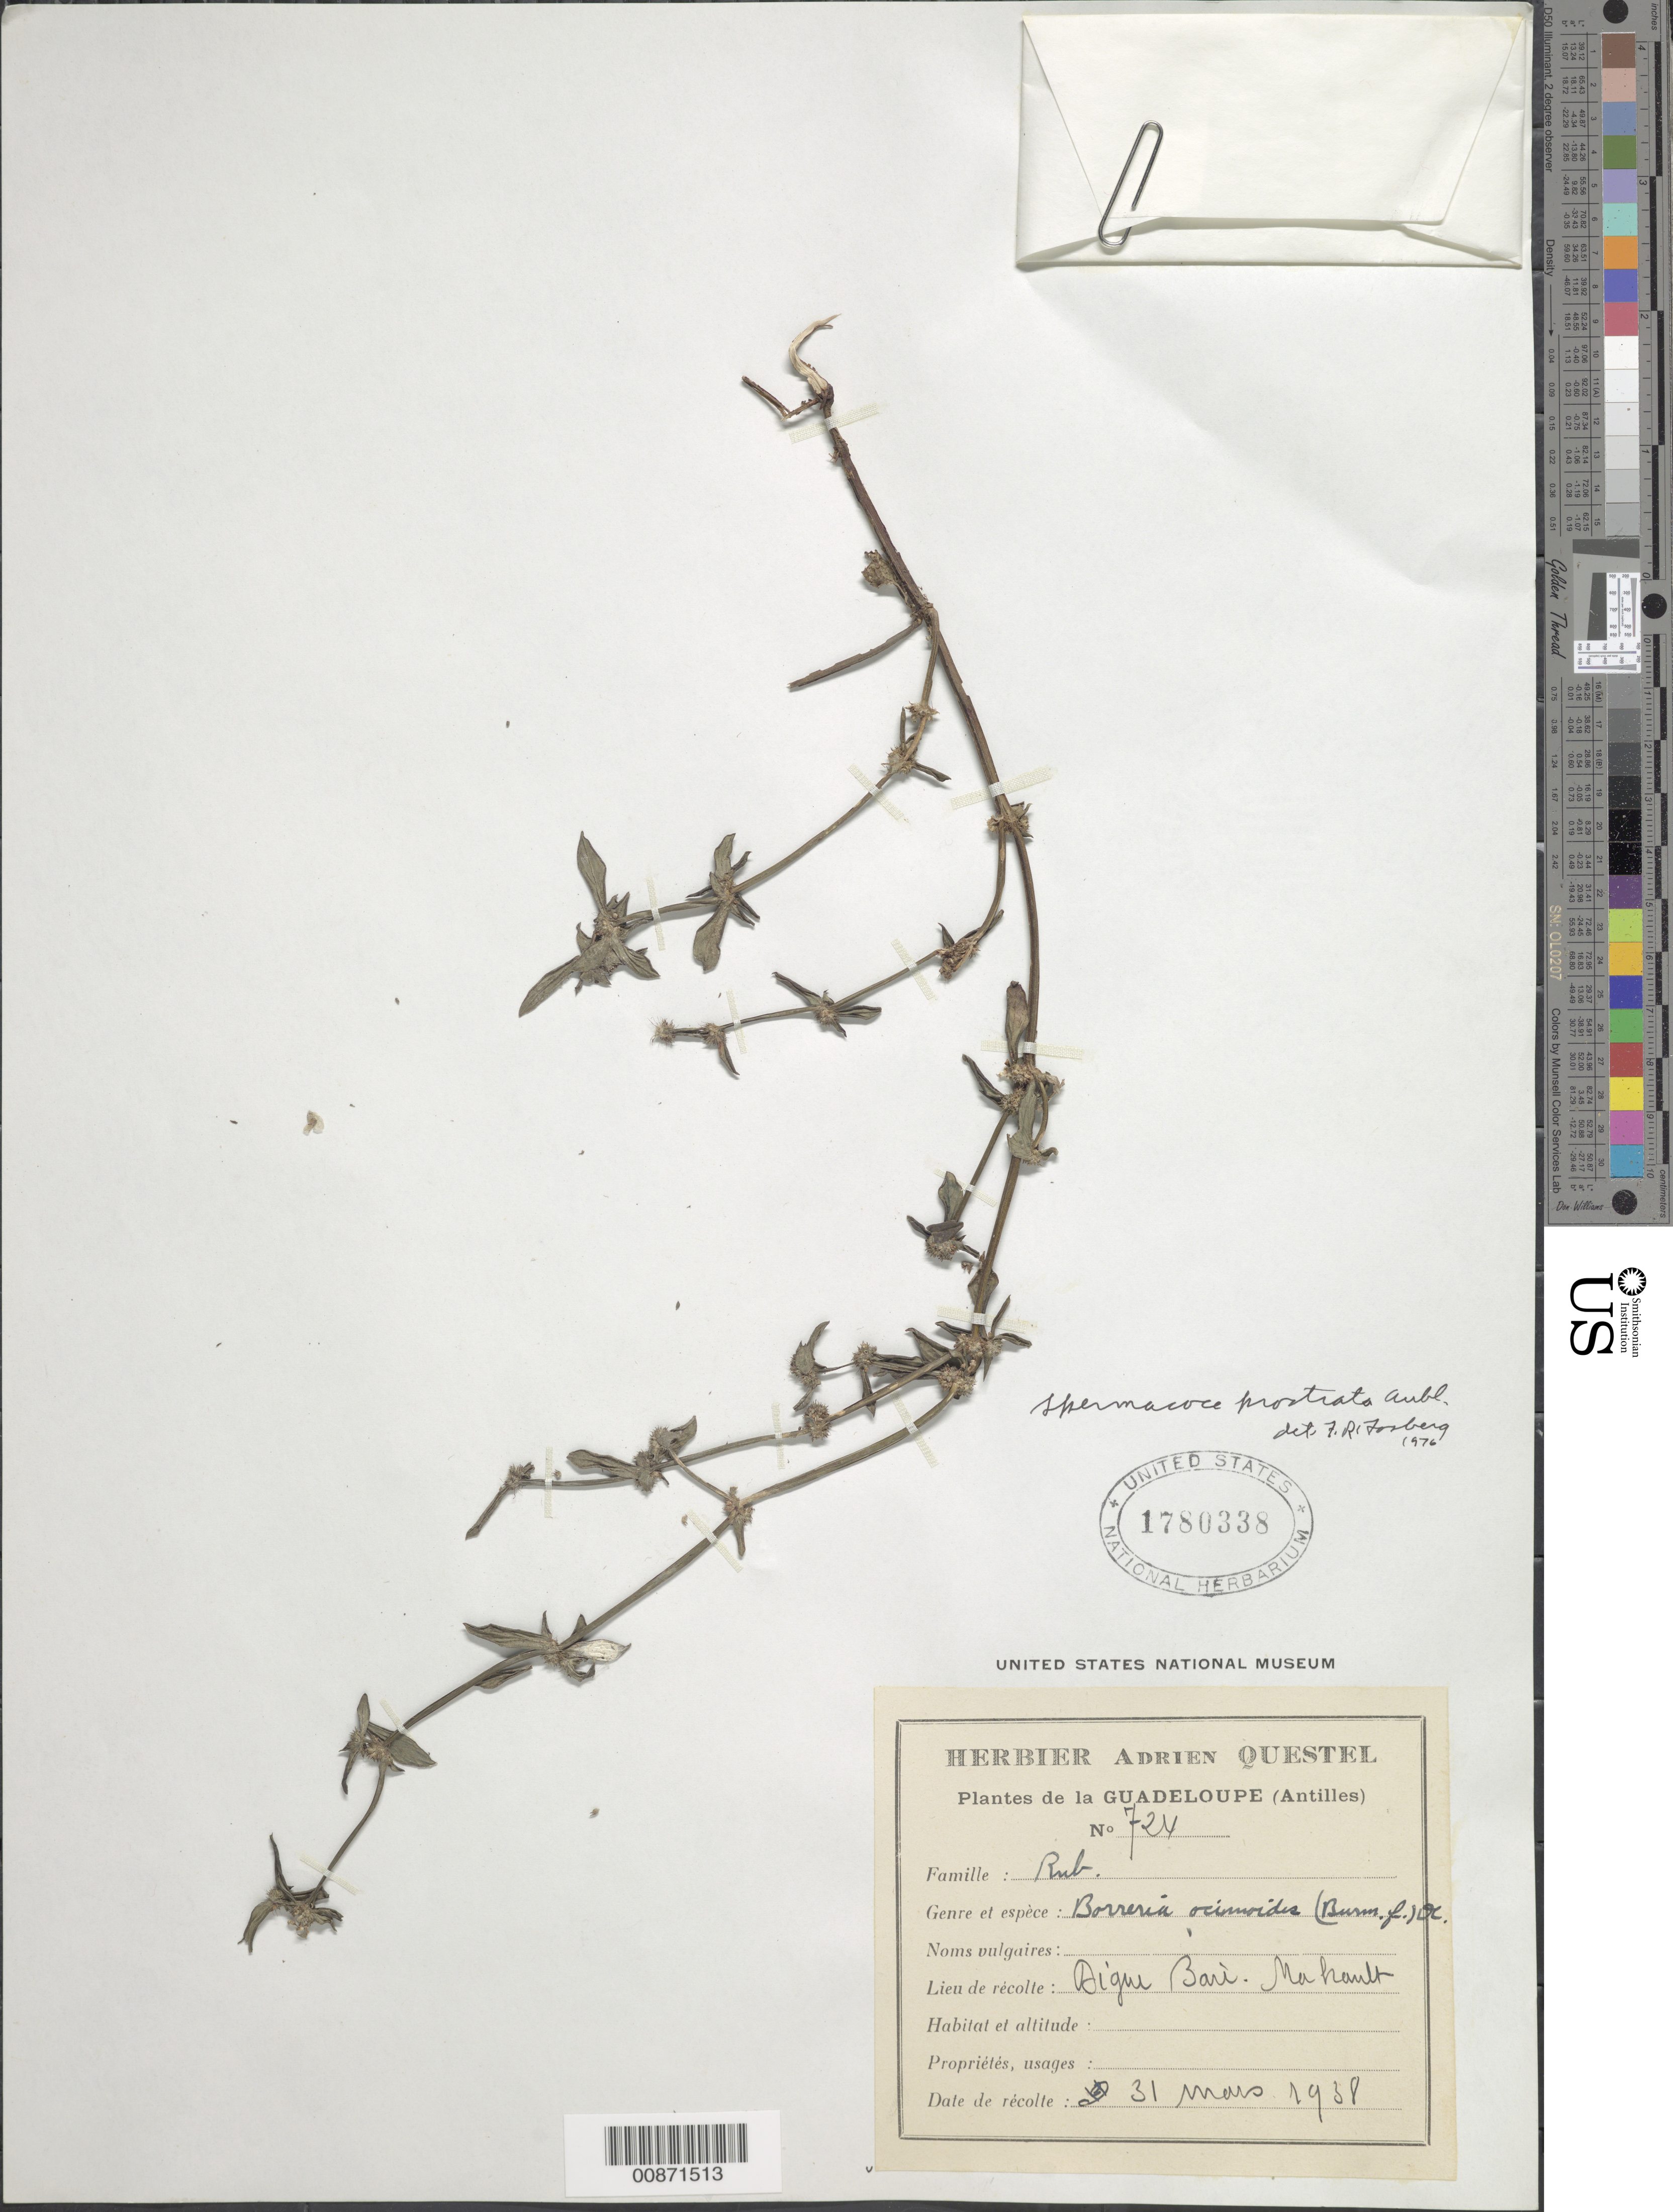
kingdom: Plantae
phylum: Tracheophyta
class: Magnoliopsida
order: Gentianales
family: Rubiaceae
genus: Spermacoce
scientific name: Spermacoce prostrata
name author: Aubl.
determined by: Fosberg, F. R.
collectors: A. Questel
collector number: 724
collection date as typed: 31 Mar 1938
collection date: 1938-03-31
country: Guadeloupe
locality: Mahault (sp?)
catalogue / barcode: US 1780338